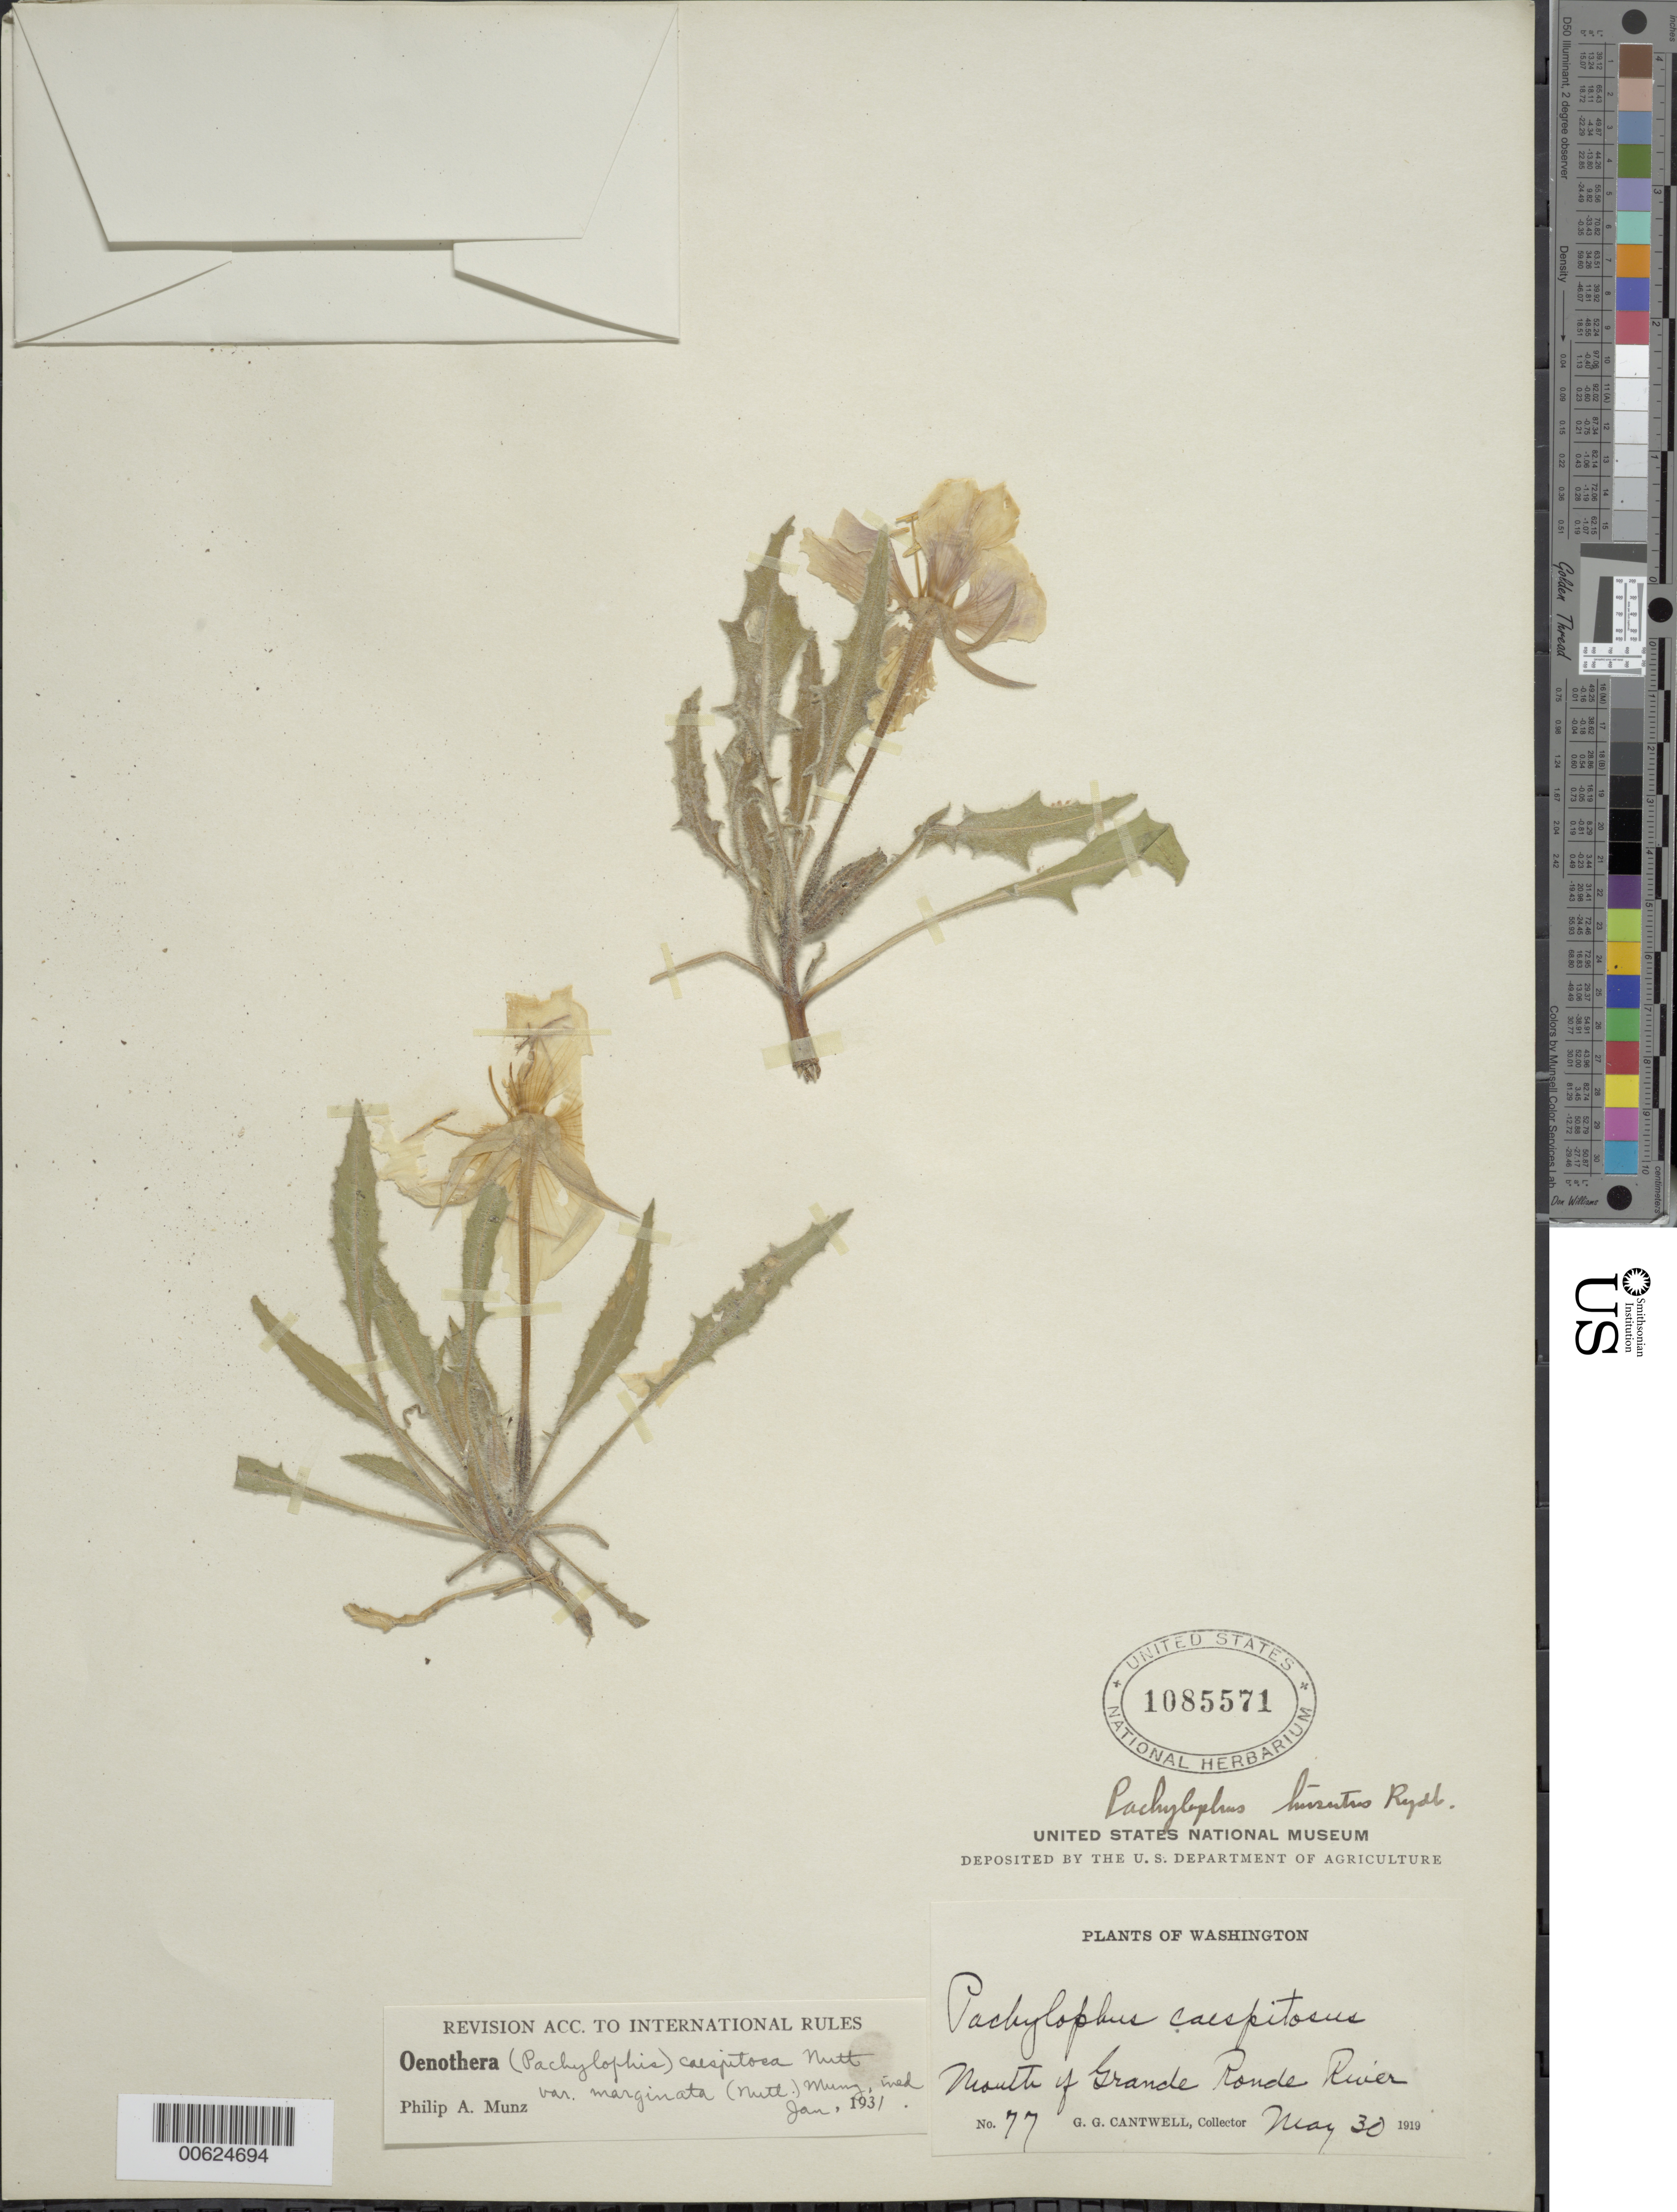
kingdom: Plantae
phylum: Tracheophyta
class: Magnoliopsida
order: Myrtales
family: Onagraceae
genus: Oenothera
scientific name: Oenothera cespitosa subsp. marginata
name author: (Nutt. ex Hook. & Arn.) Munz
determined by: Munz, Philip A.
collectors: G. Cantwell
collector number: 77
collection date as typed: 30 May 1919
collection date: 1919-05-30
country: United States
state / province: Washington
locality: Mouth of Grande Ronde River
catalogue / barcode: US 1085571